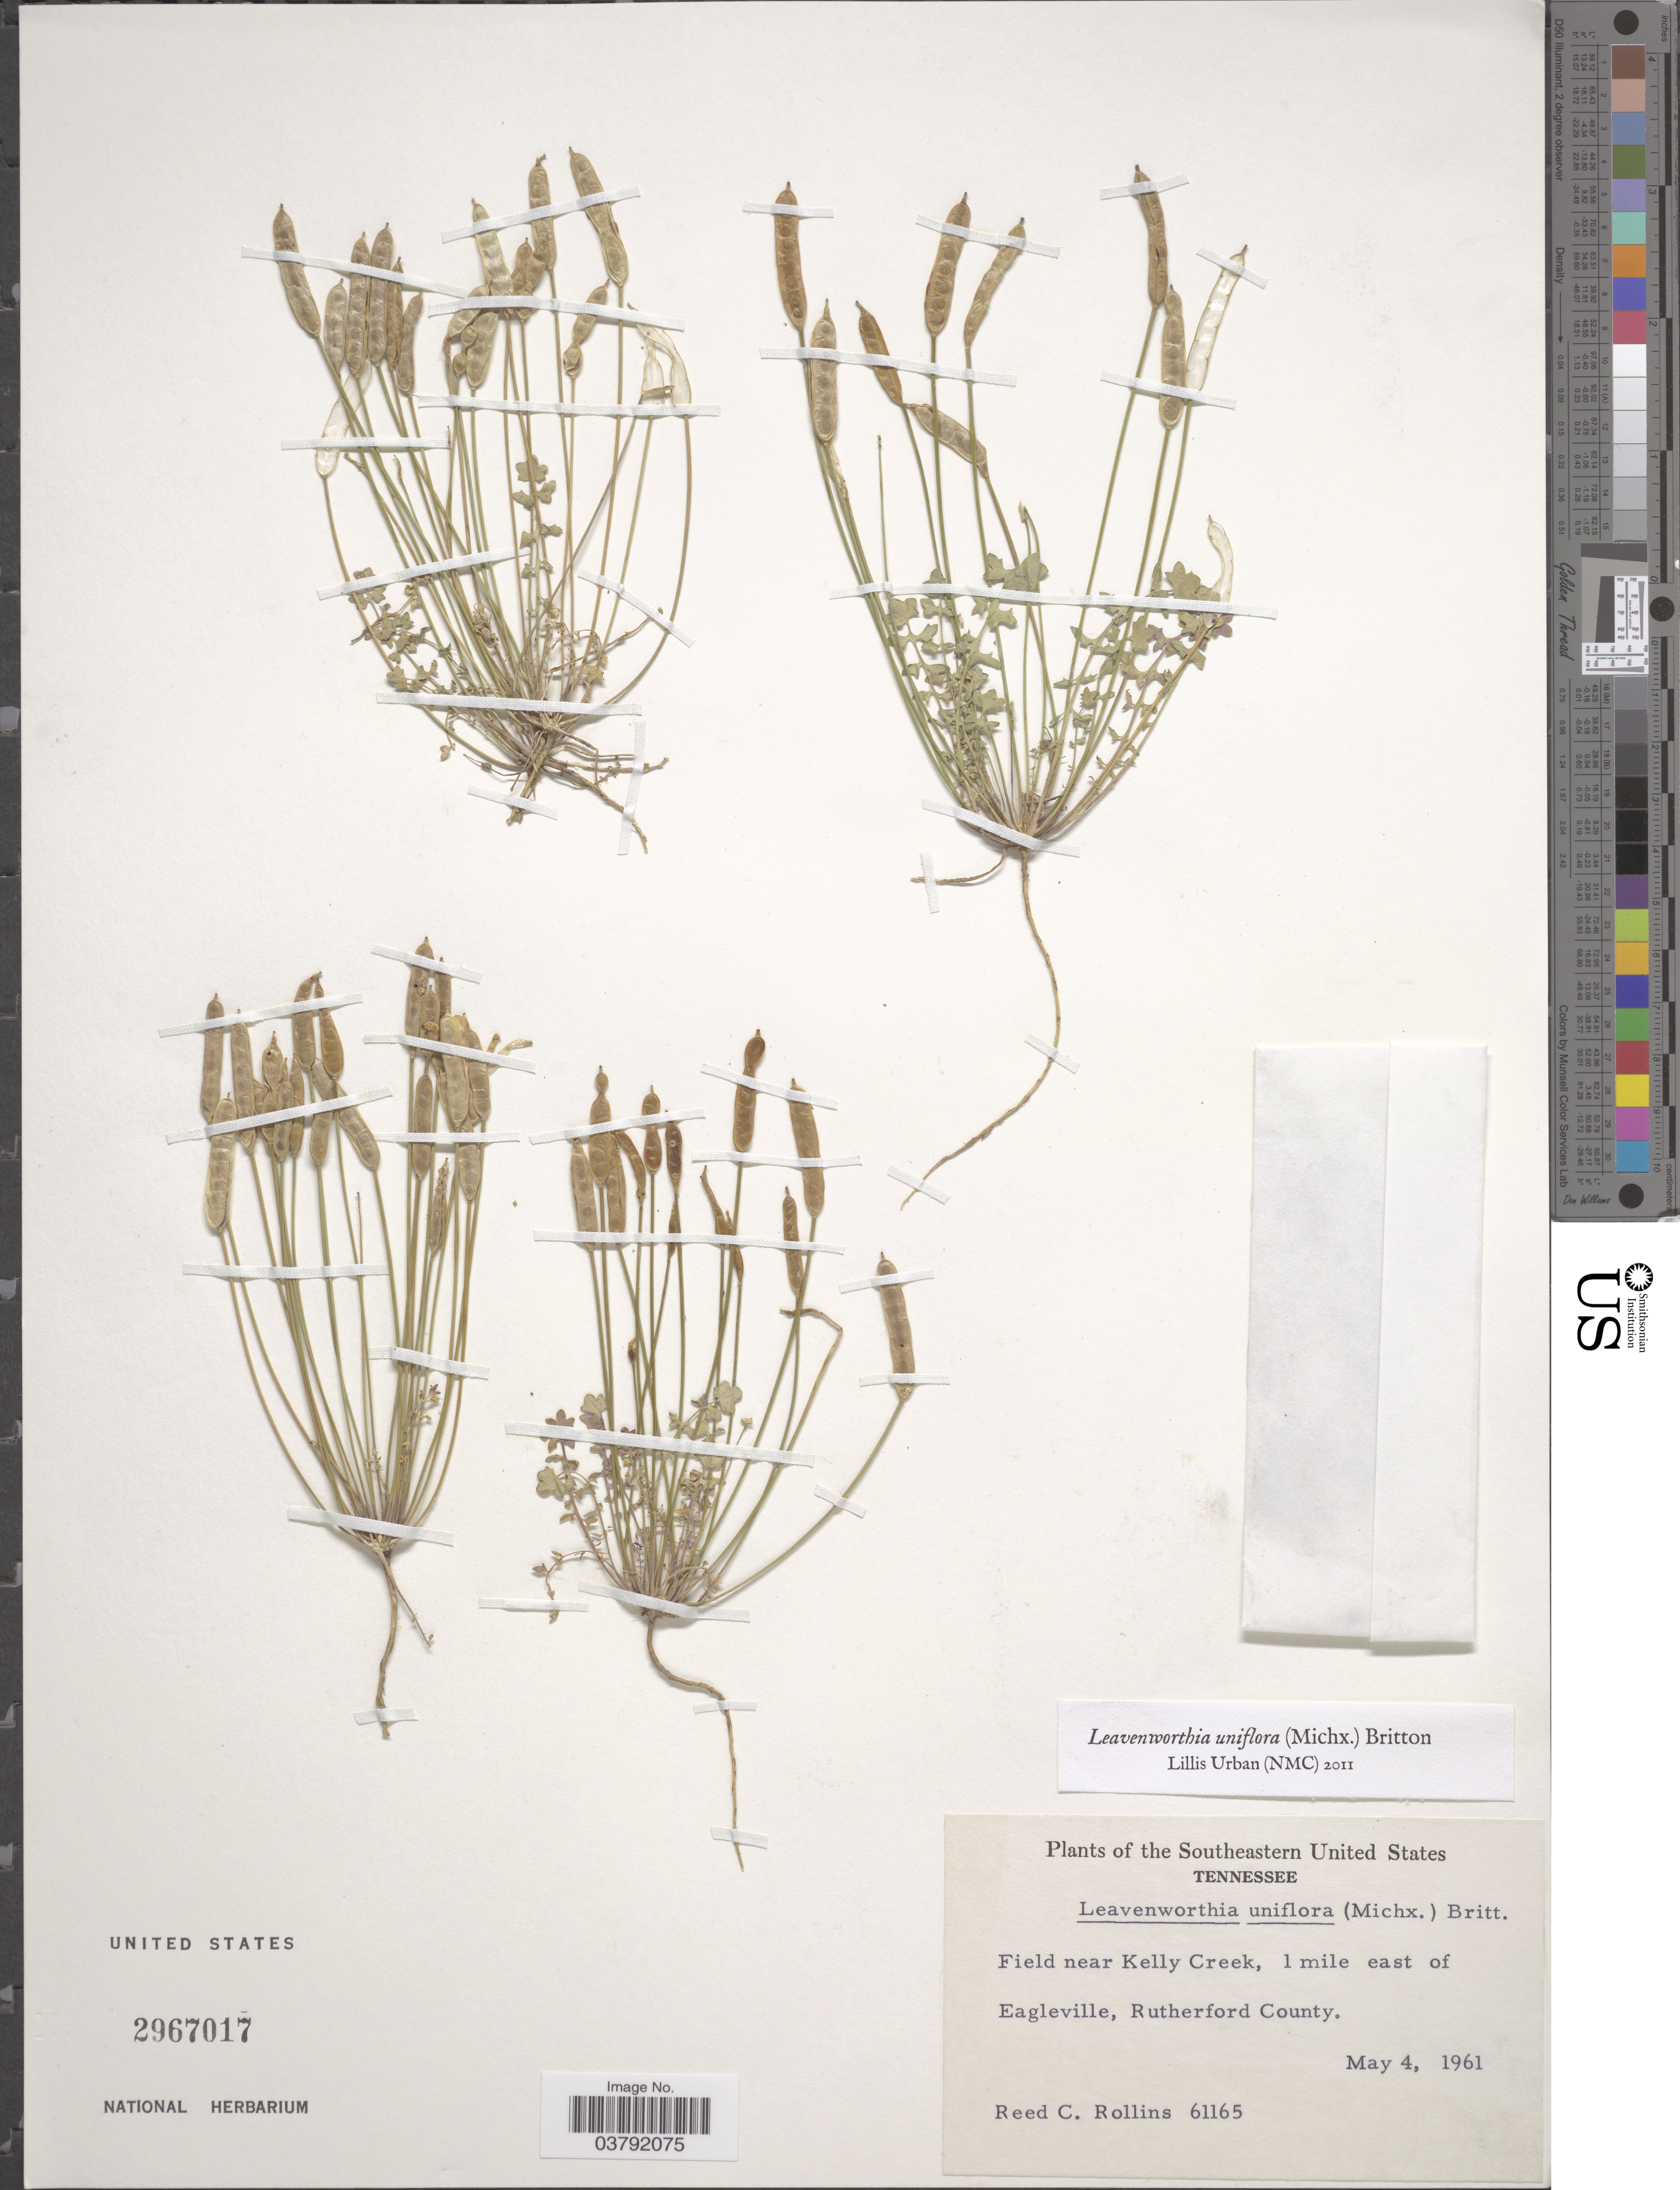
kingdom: Plantae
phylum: Tracheophyta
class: Magnoliopsida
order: Brassicales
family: Brassicaceae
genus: Leavenworthia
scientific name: Leavenworthia uniflora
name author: (Michx.) Britton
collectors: R. C. Rollins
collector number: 61165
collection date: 1961-05-04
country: United States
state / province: Tennessee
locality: Southeastern United States. Near Kelly Creek, 1 mile east of Eagleville, Rutherford County.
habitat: field near creek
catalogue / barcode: US 2967017